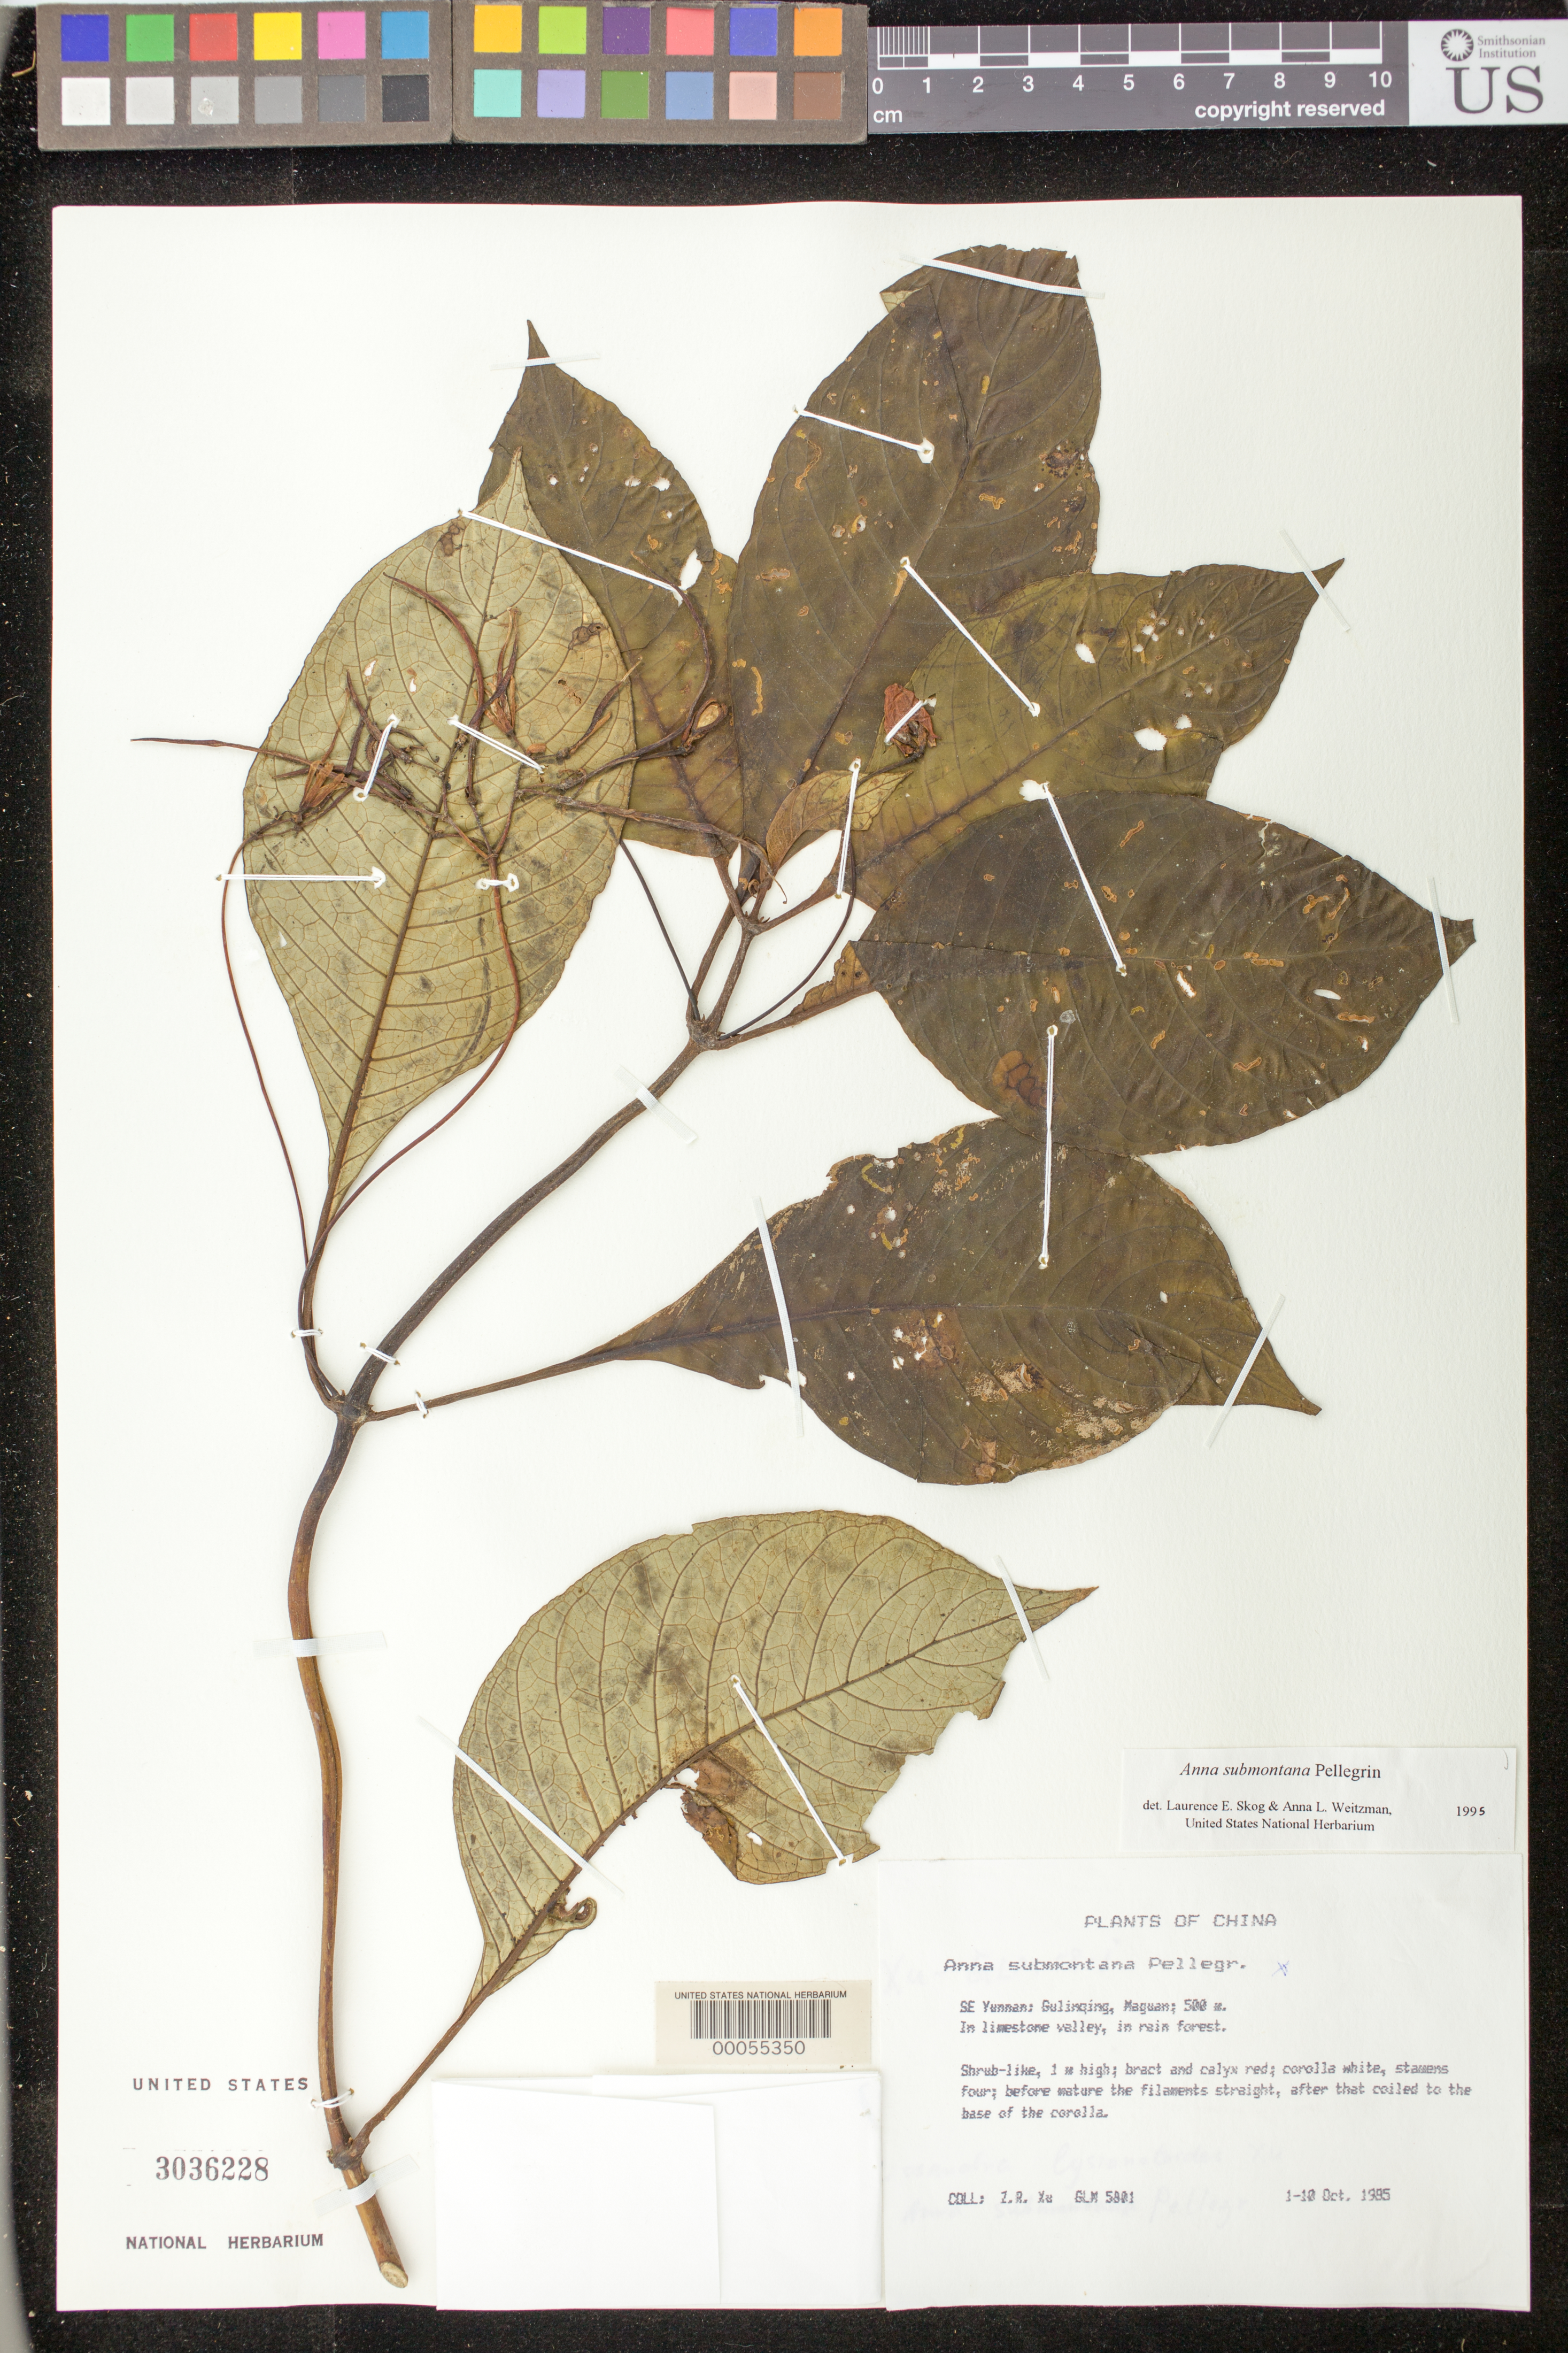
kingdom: Plantae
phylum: Tracheophyta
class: Magnoliopsida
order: Lamiales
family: Gesneriaceae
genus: Anna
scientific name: Anna submontana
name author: Pellegr.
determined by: Skog, L. E.; Weitzman, A. L.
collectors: Z. Xu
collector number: GLM 5801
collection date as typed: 01-10 Oct 1985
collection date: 1985-10-01/1985-10-10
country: China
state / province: Yunnan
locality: SE Yunnan: Gulinqing, Maguan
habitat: In limestone valley, in rain forest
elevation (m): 500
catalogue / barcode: US 3036228